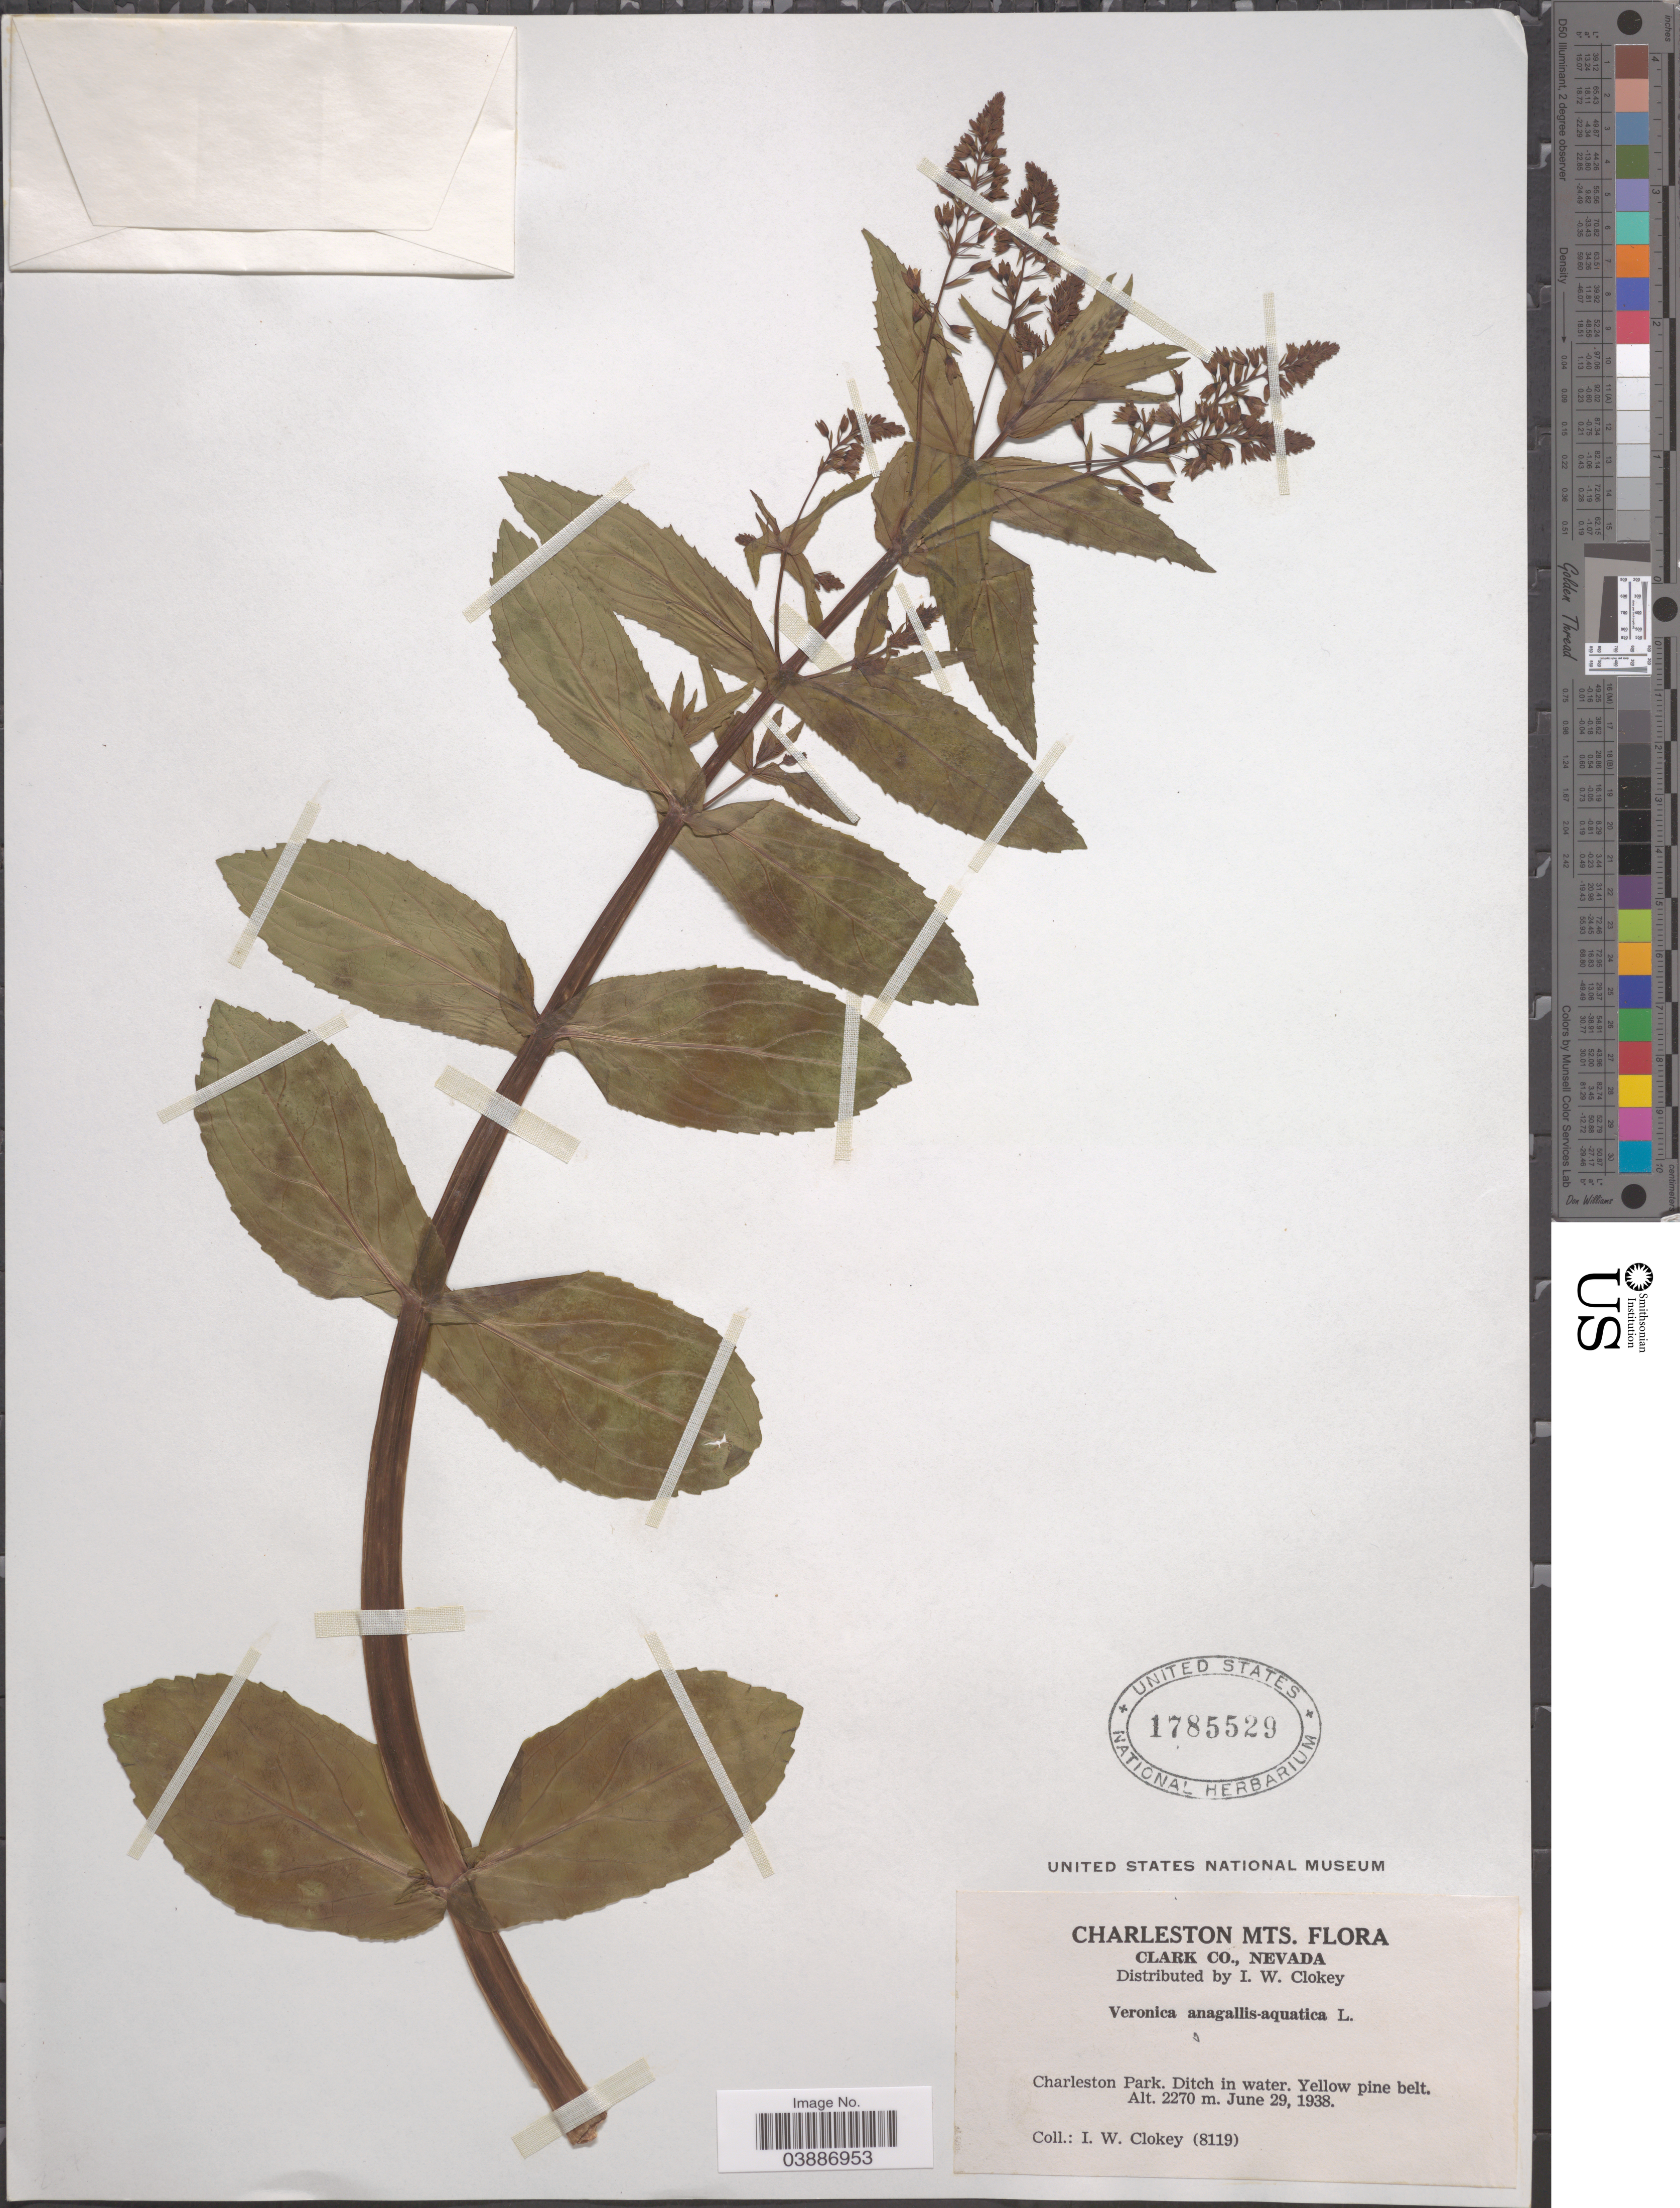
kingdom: Plantae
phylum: Tracheophyta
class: Magnoliopsida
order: Lamiales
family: Plantaginaceae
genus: Veronica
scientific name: Veronica anagallis-aquatica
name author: L.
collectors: I. W. Clokey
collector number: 8119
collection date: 1938-06-29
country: United States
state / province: Nevada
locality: Charleston Mts. Clark Co. Charleston Park.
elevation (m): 2270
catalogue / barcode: US 1785529